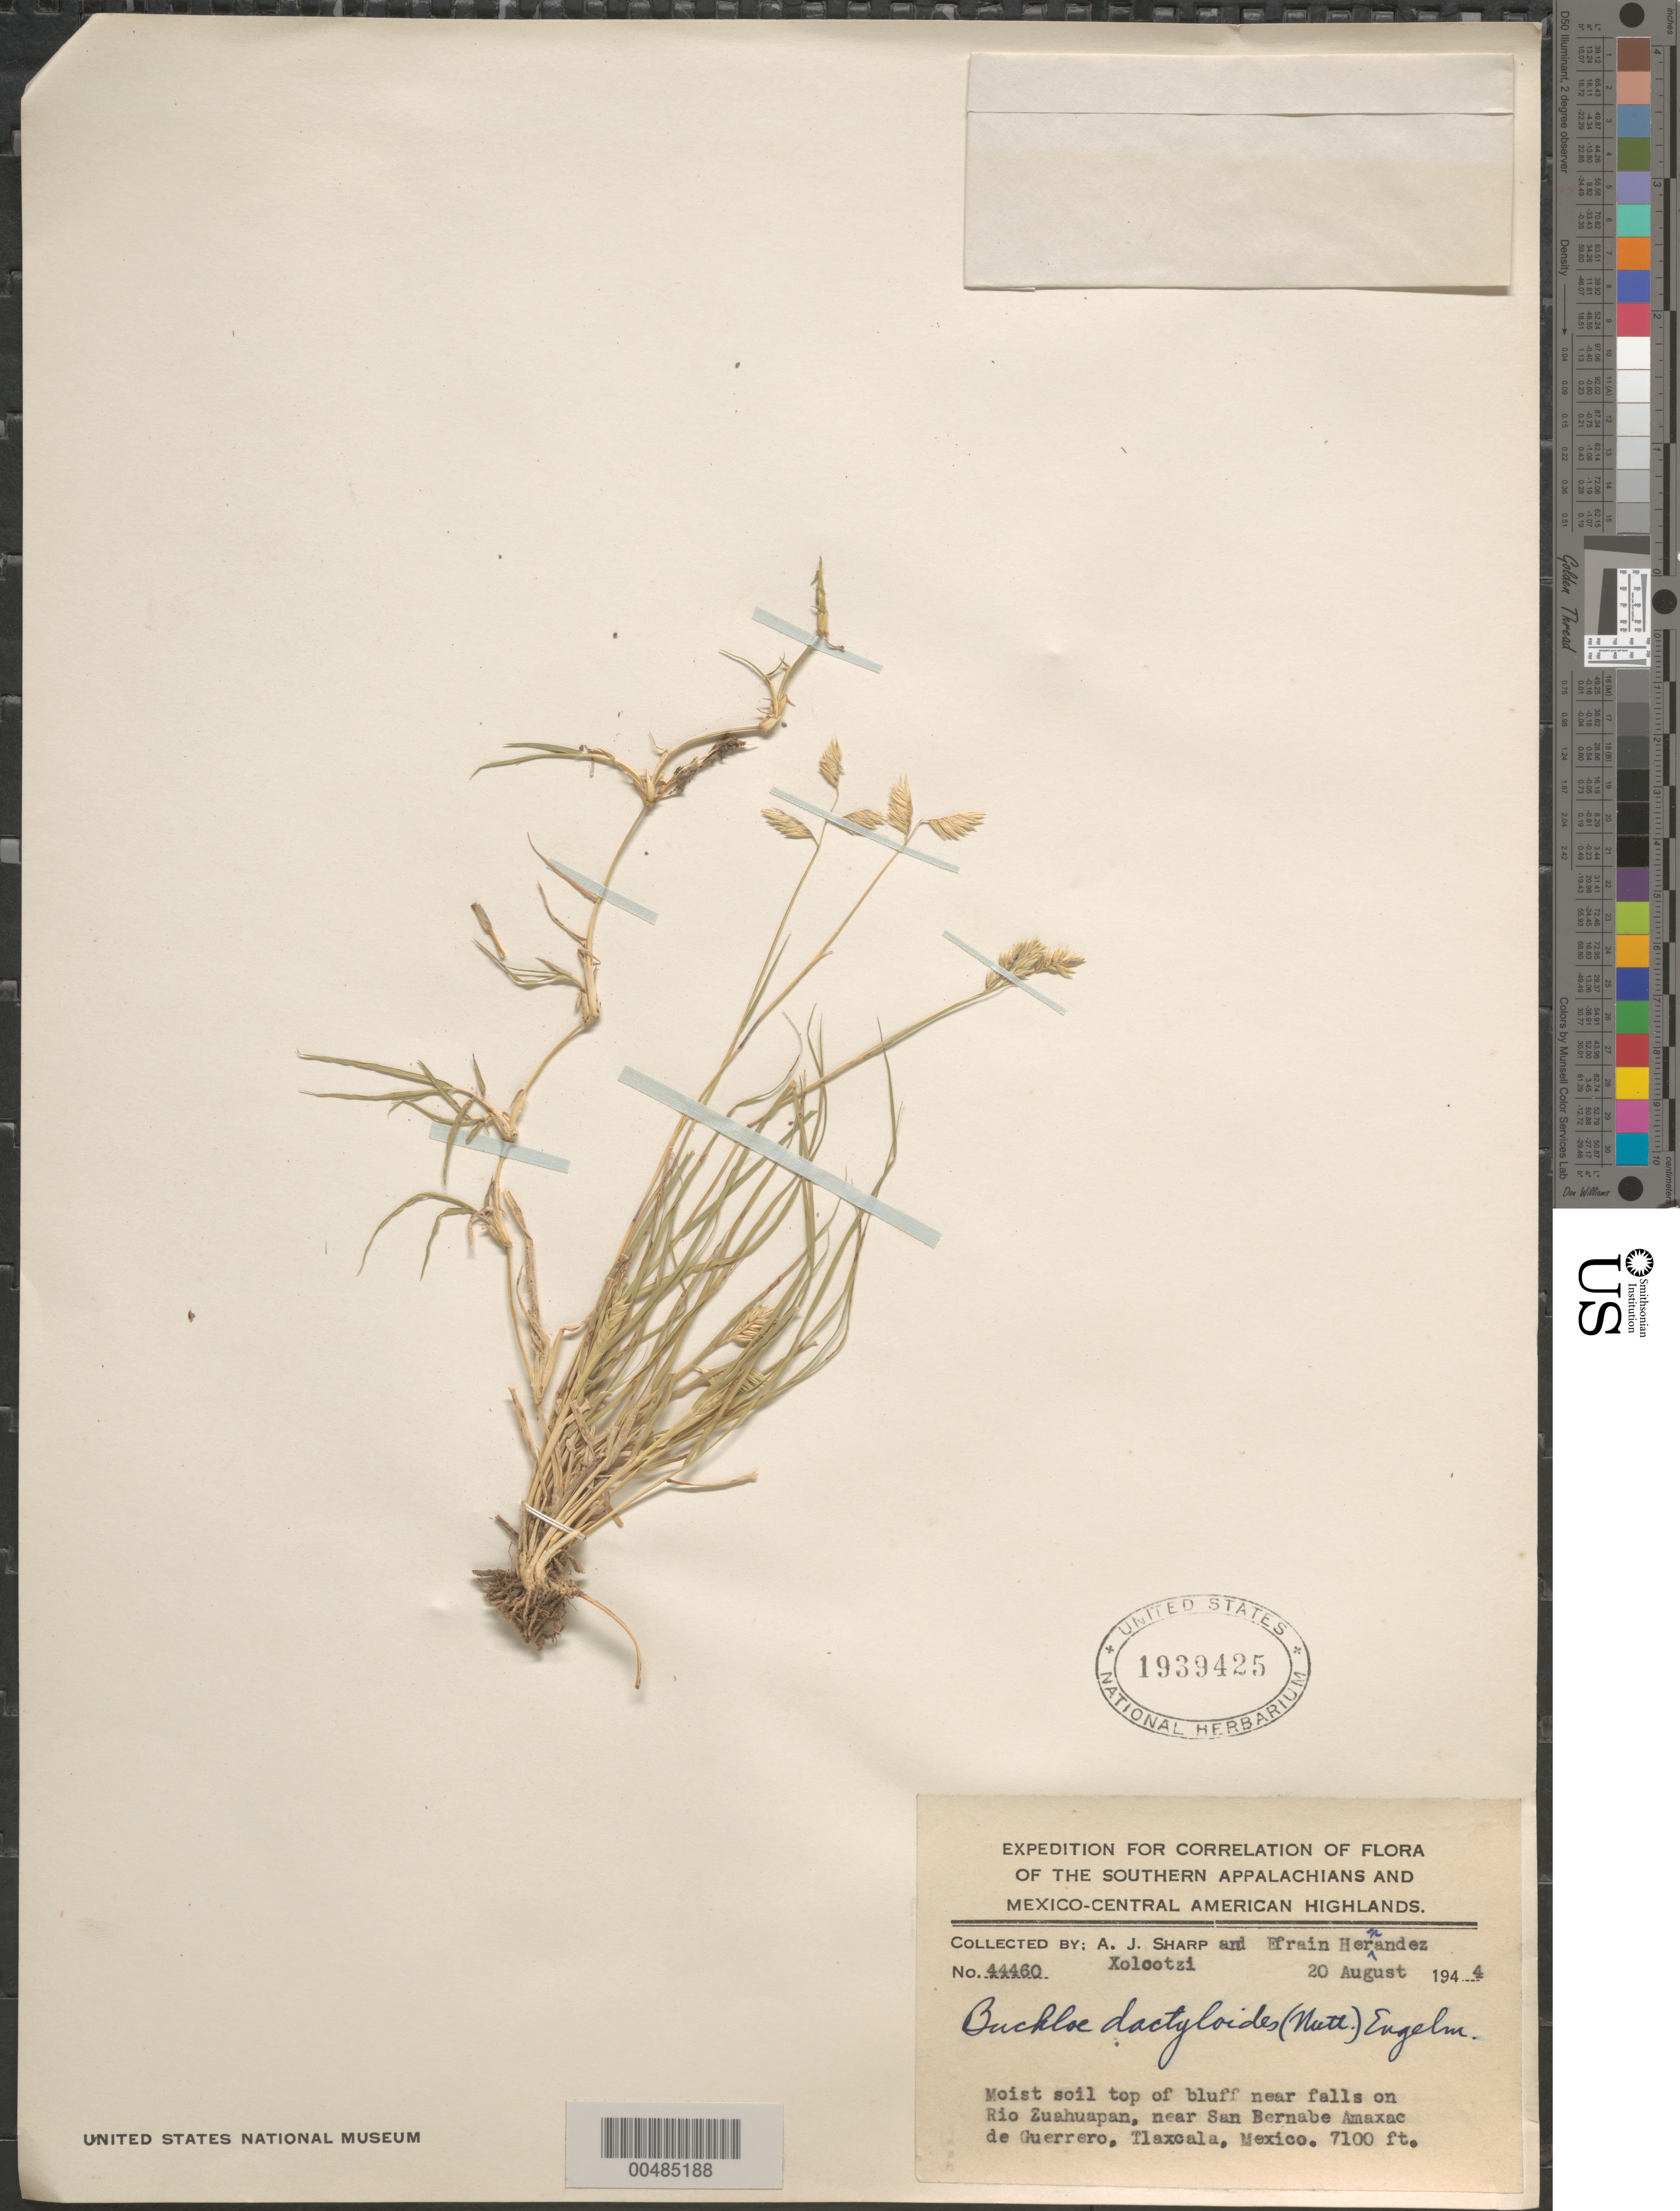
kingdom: Plantae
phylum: Tracheophyta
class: Liliopsida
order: Poales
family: Poaceae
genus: Buchloe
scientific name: Buchloe dactyloides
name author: (Nutt.) Engelm.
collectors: A. J. Sharp & E. I. Hernández-X.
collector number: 44460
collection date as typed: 20 Aug 1944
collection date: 1944-08-20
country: Mexico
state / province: Tlaxcala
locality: Near falls on Rio Zuahuapan, near San Bernabe Amaxac de Guerrero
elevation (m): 2164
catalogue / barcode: US 1939425